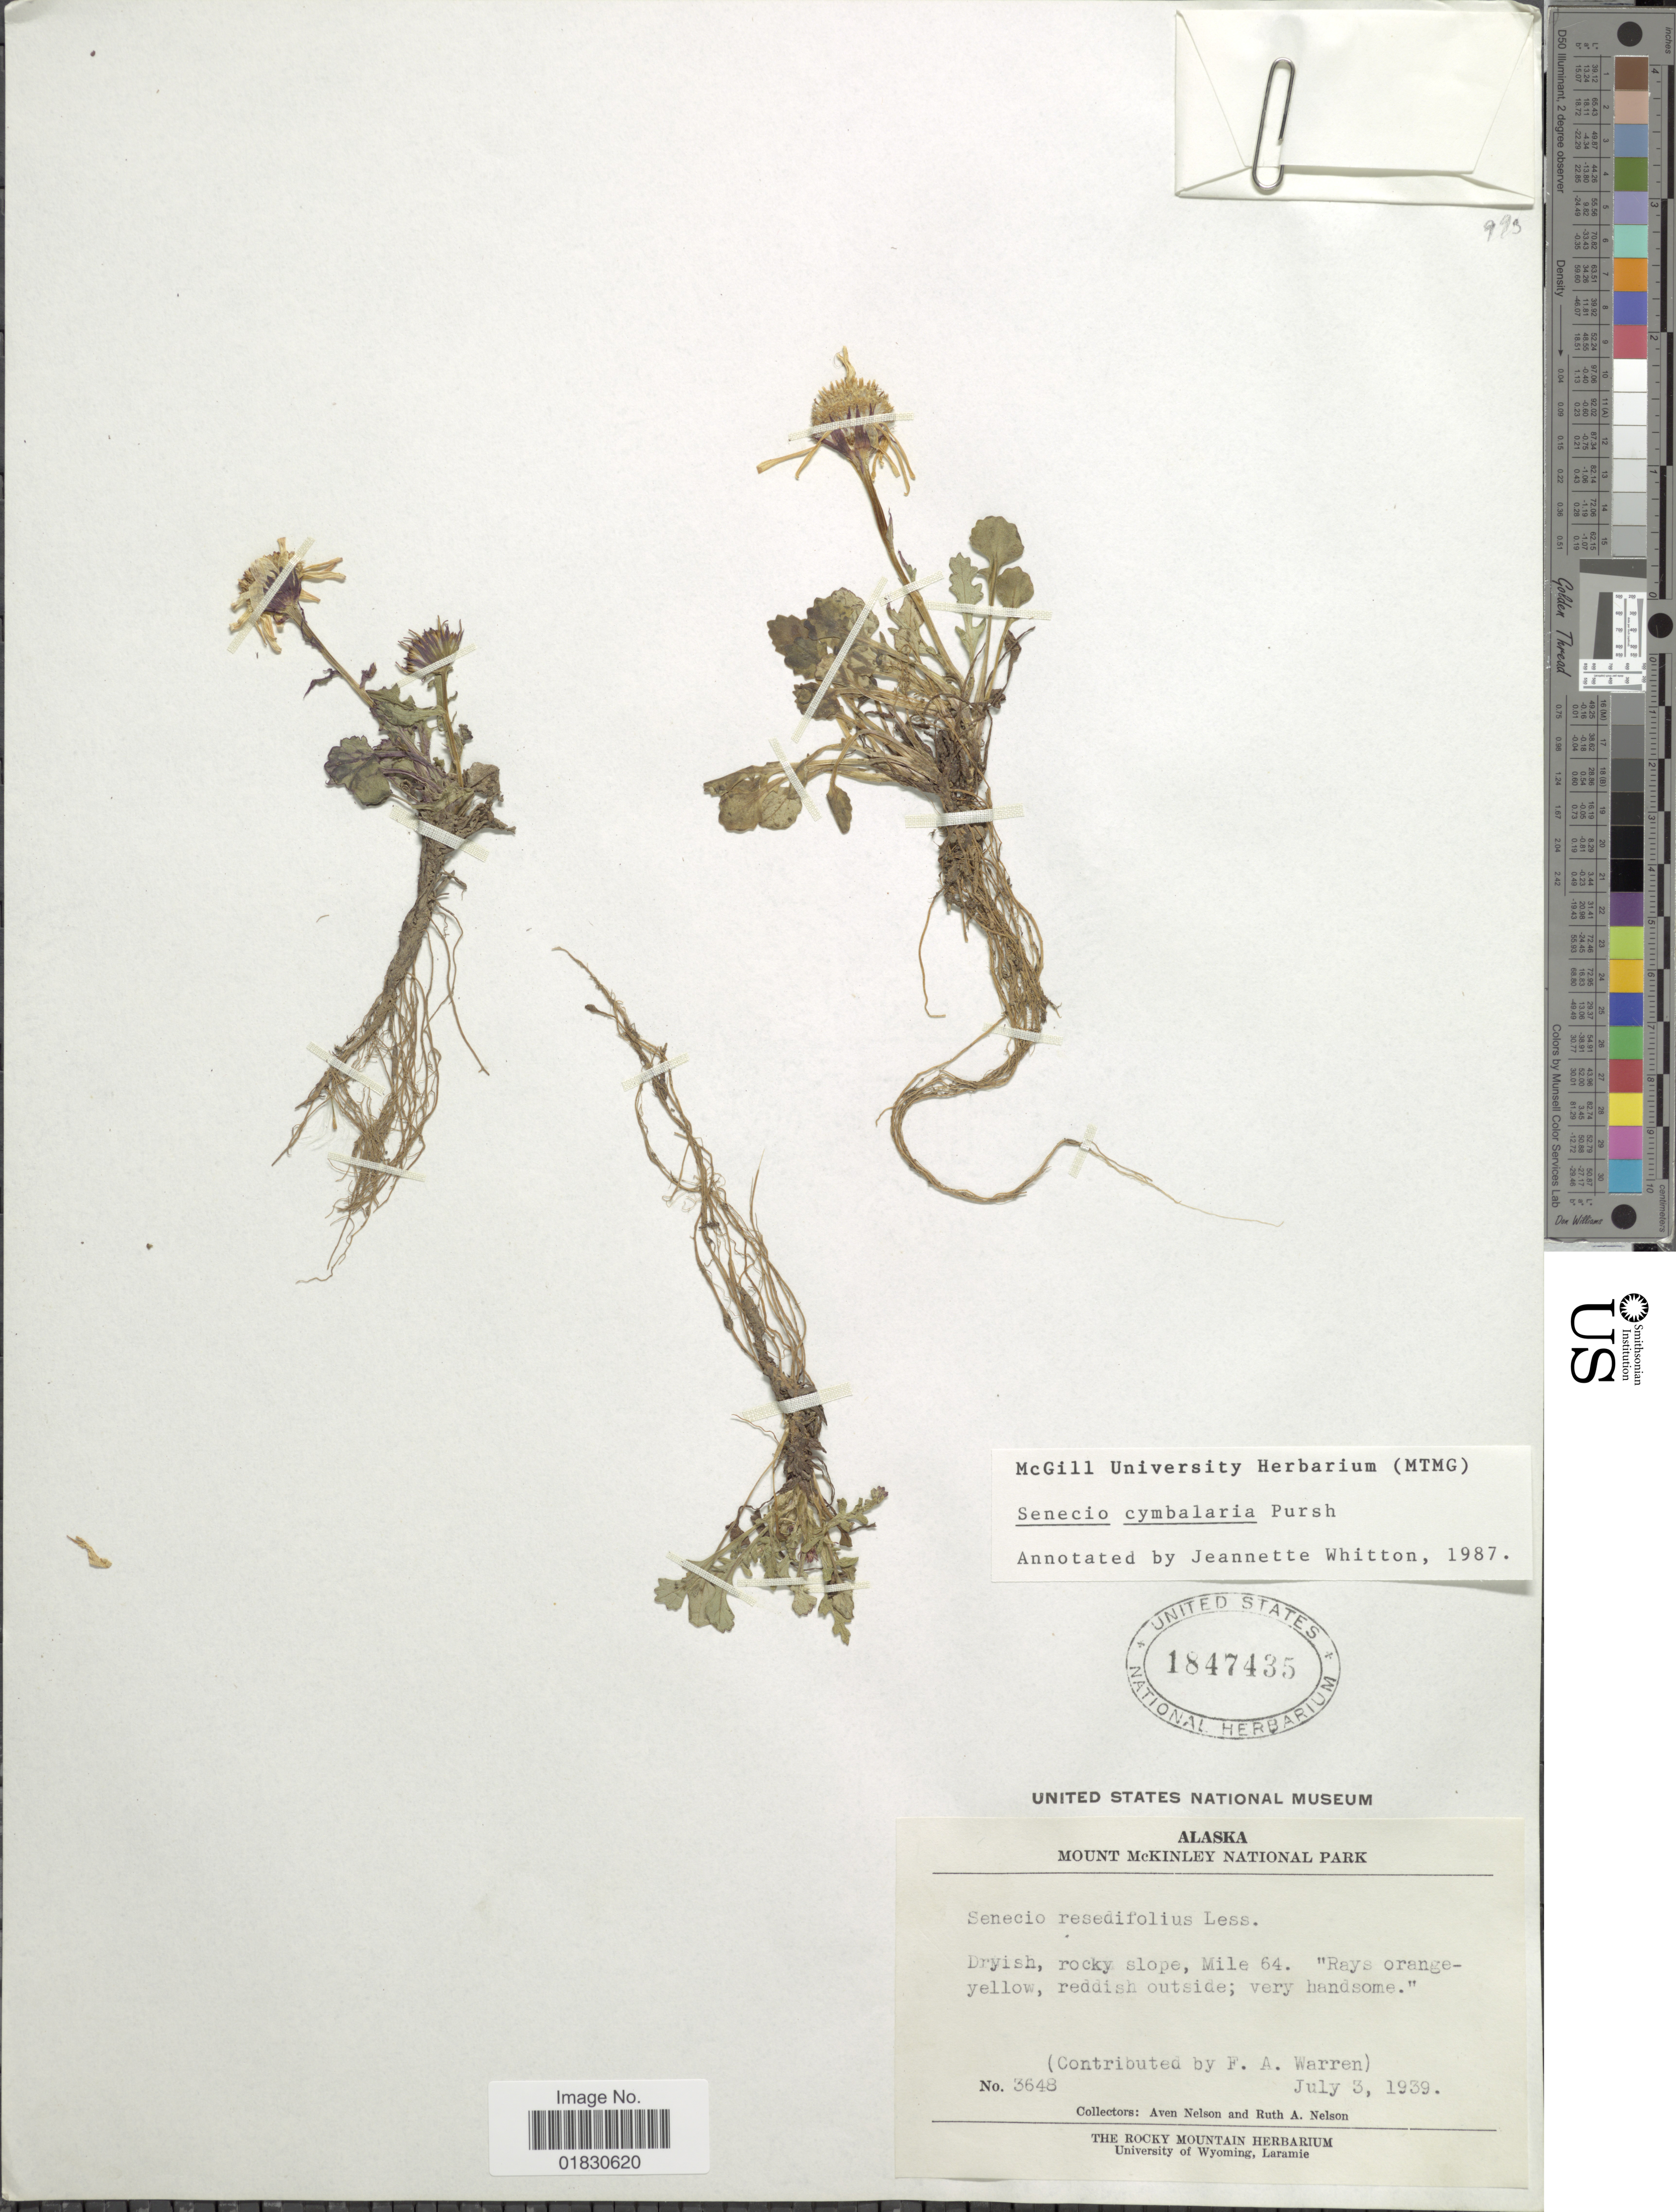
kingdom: Plantae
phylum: Tracheophyta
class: Magnoliopsida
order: Asterales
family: Asteraceae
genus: Packera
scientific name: Packera cymbalaria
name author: (Pursh) W.A. Weber & Á. Löve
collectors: F. Warren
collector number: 3648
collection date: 1939-07-03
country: United States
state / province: Alaska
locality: Mount McKinley National Park, Dryish, rocky slope, Mile 64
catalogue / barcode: US 1847435